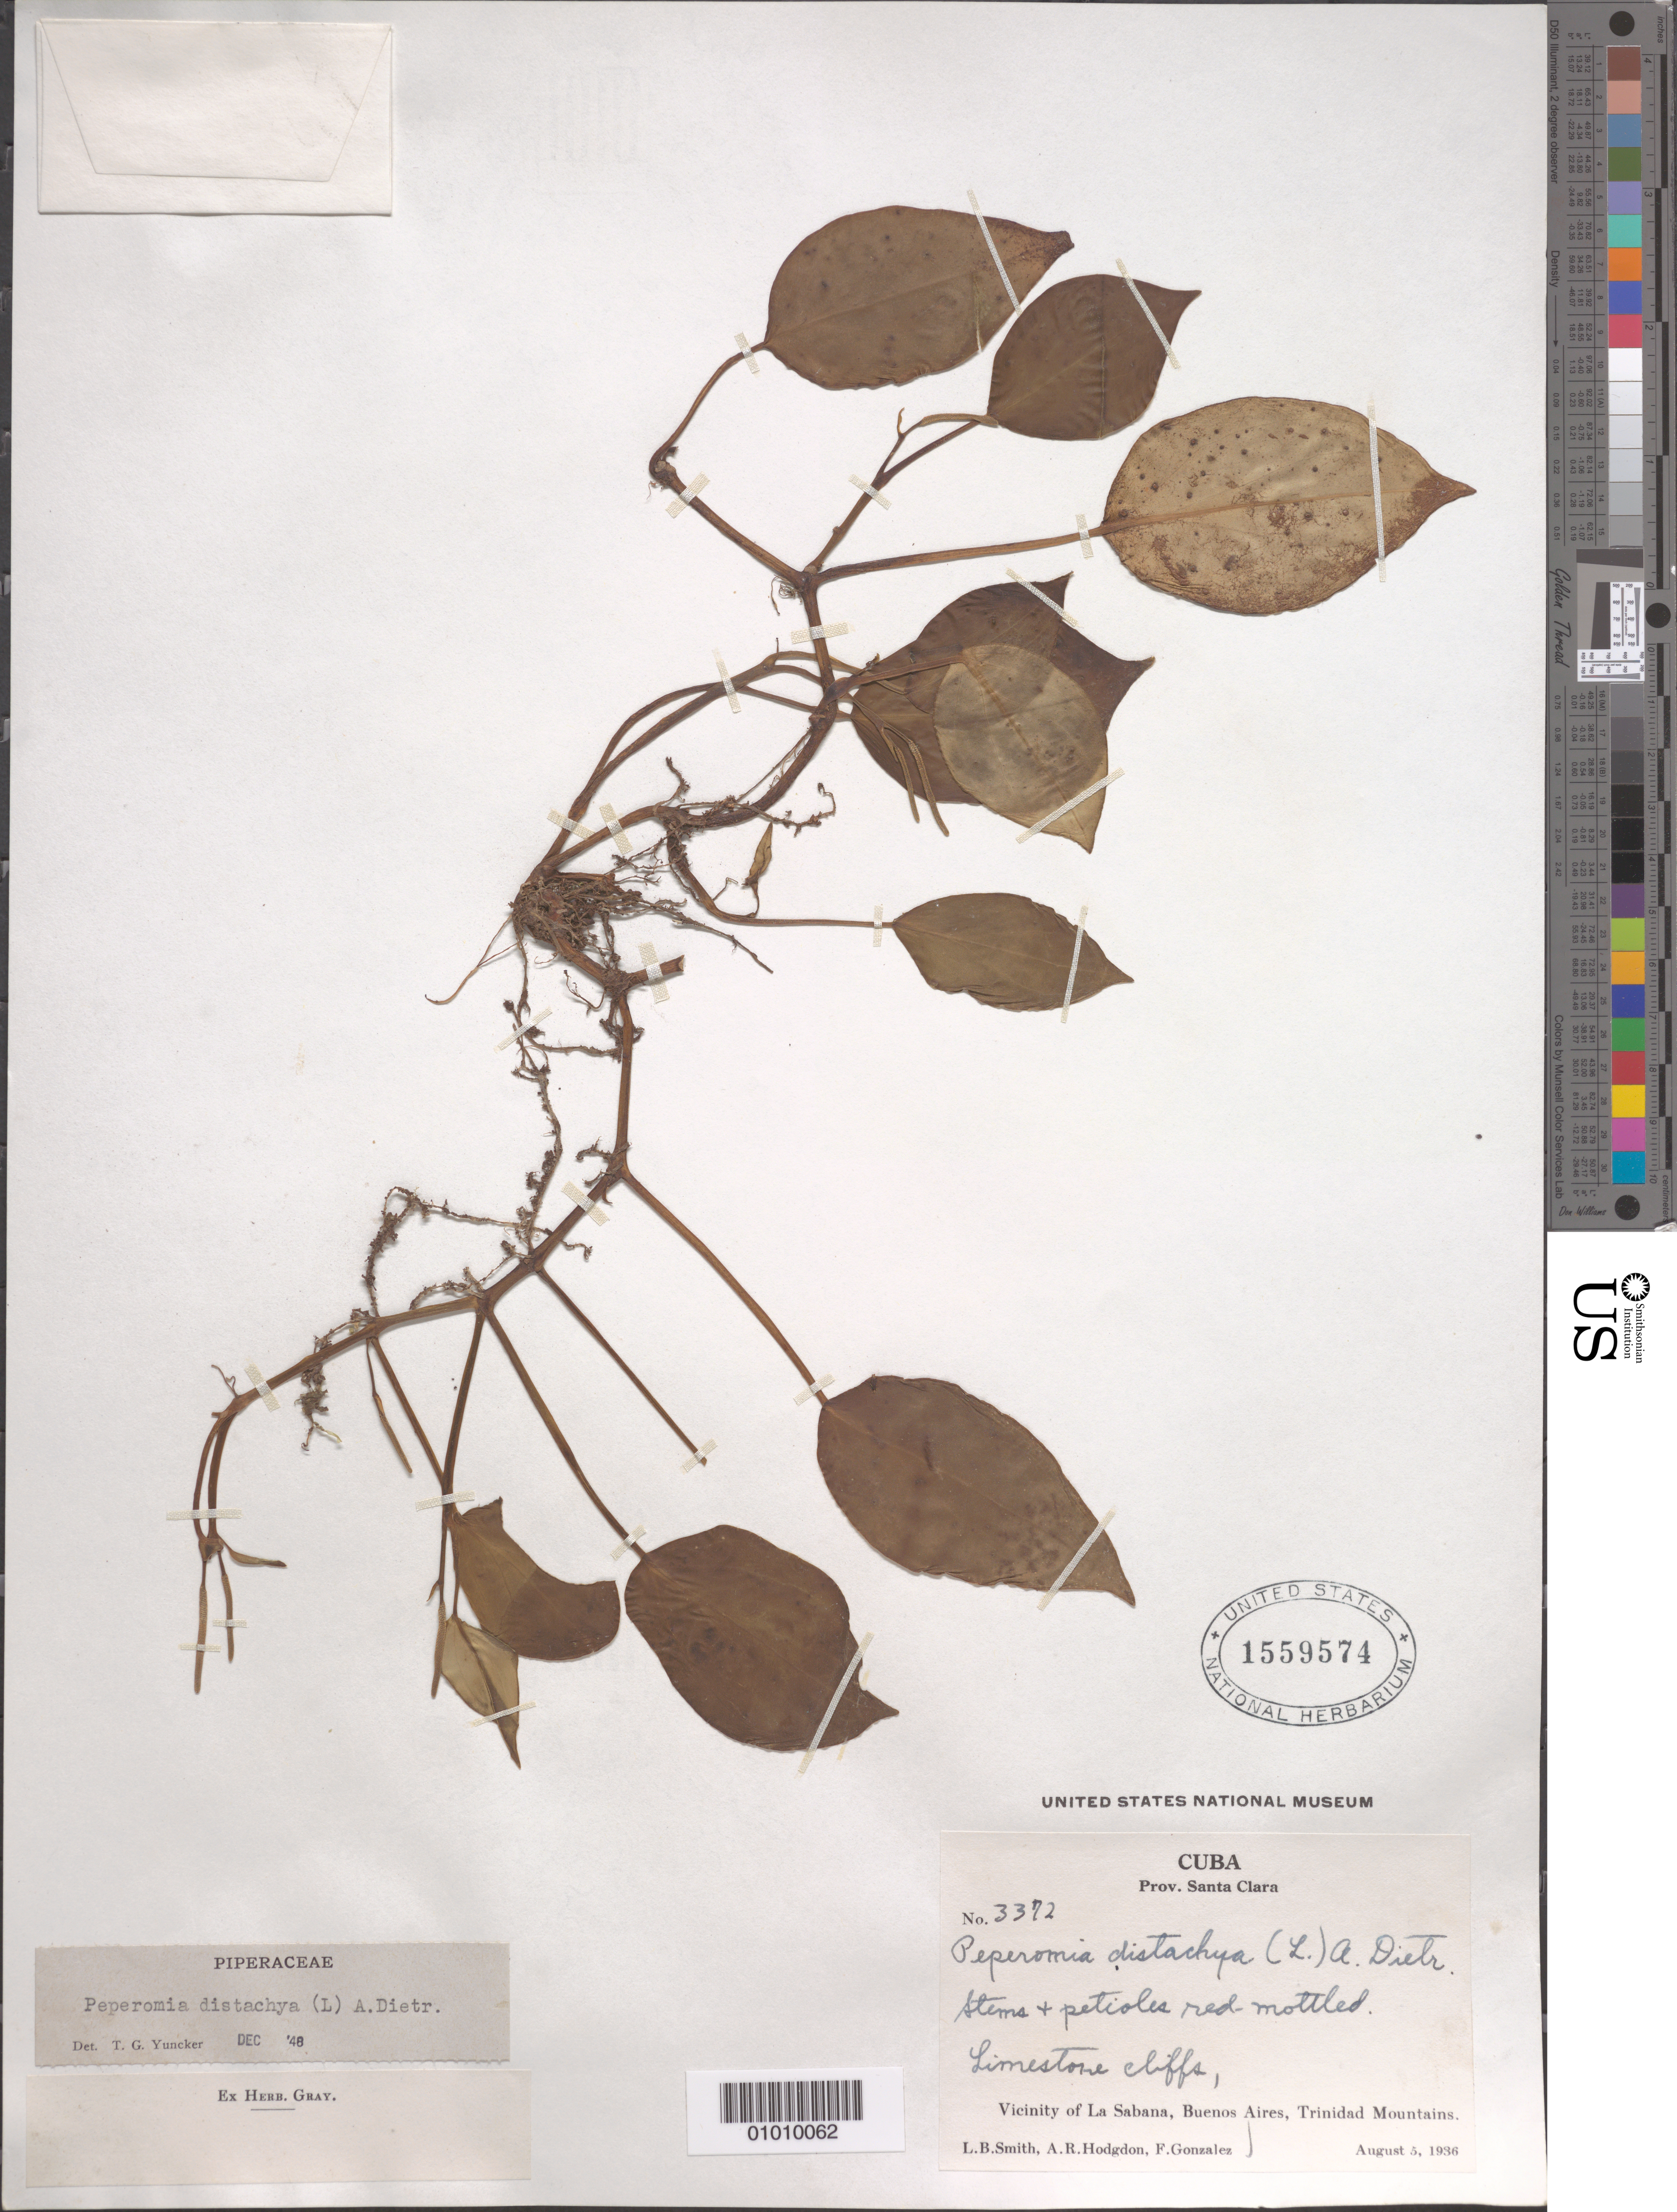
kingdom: Plantae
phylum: Tracheophyta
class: Magnoliopsida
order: Piperales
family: Piperaceae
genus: Peperomia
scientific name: Peperomia distachya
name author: (L.) A. Dietr.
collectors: L. Smith, A. R. Hodgdon & F. Gonzalez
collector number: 3372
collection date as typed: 05 Aug 1936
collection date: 1936-08-05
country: Cuba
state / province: Villa Clara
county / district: Santa Clara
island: Cuba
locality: Limestone cliffs, Vicinity of La Sabana, Buenos Aires Trinidad Mountains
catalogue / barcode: US 1559574